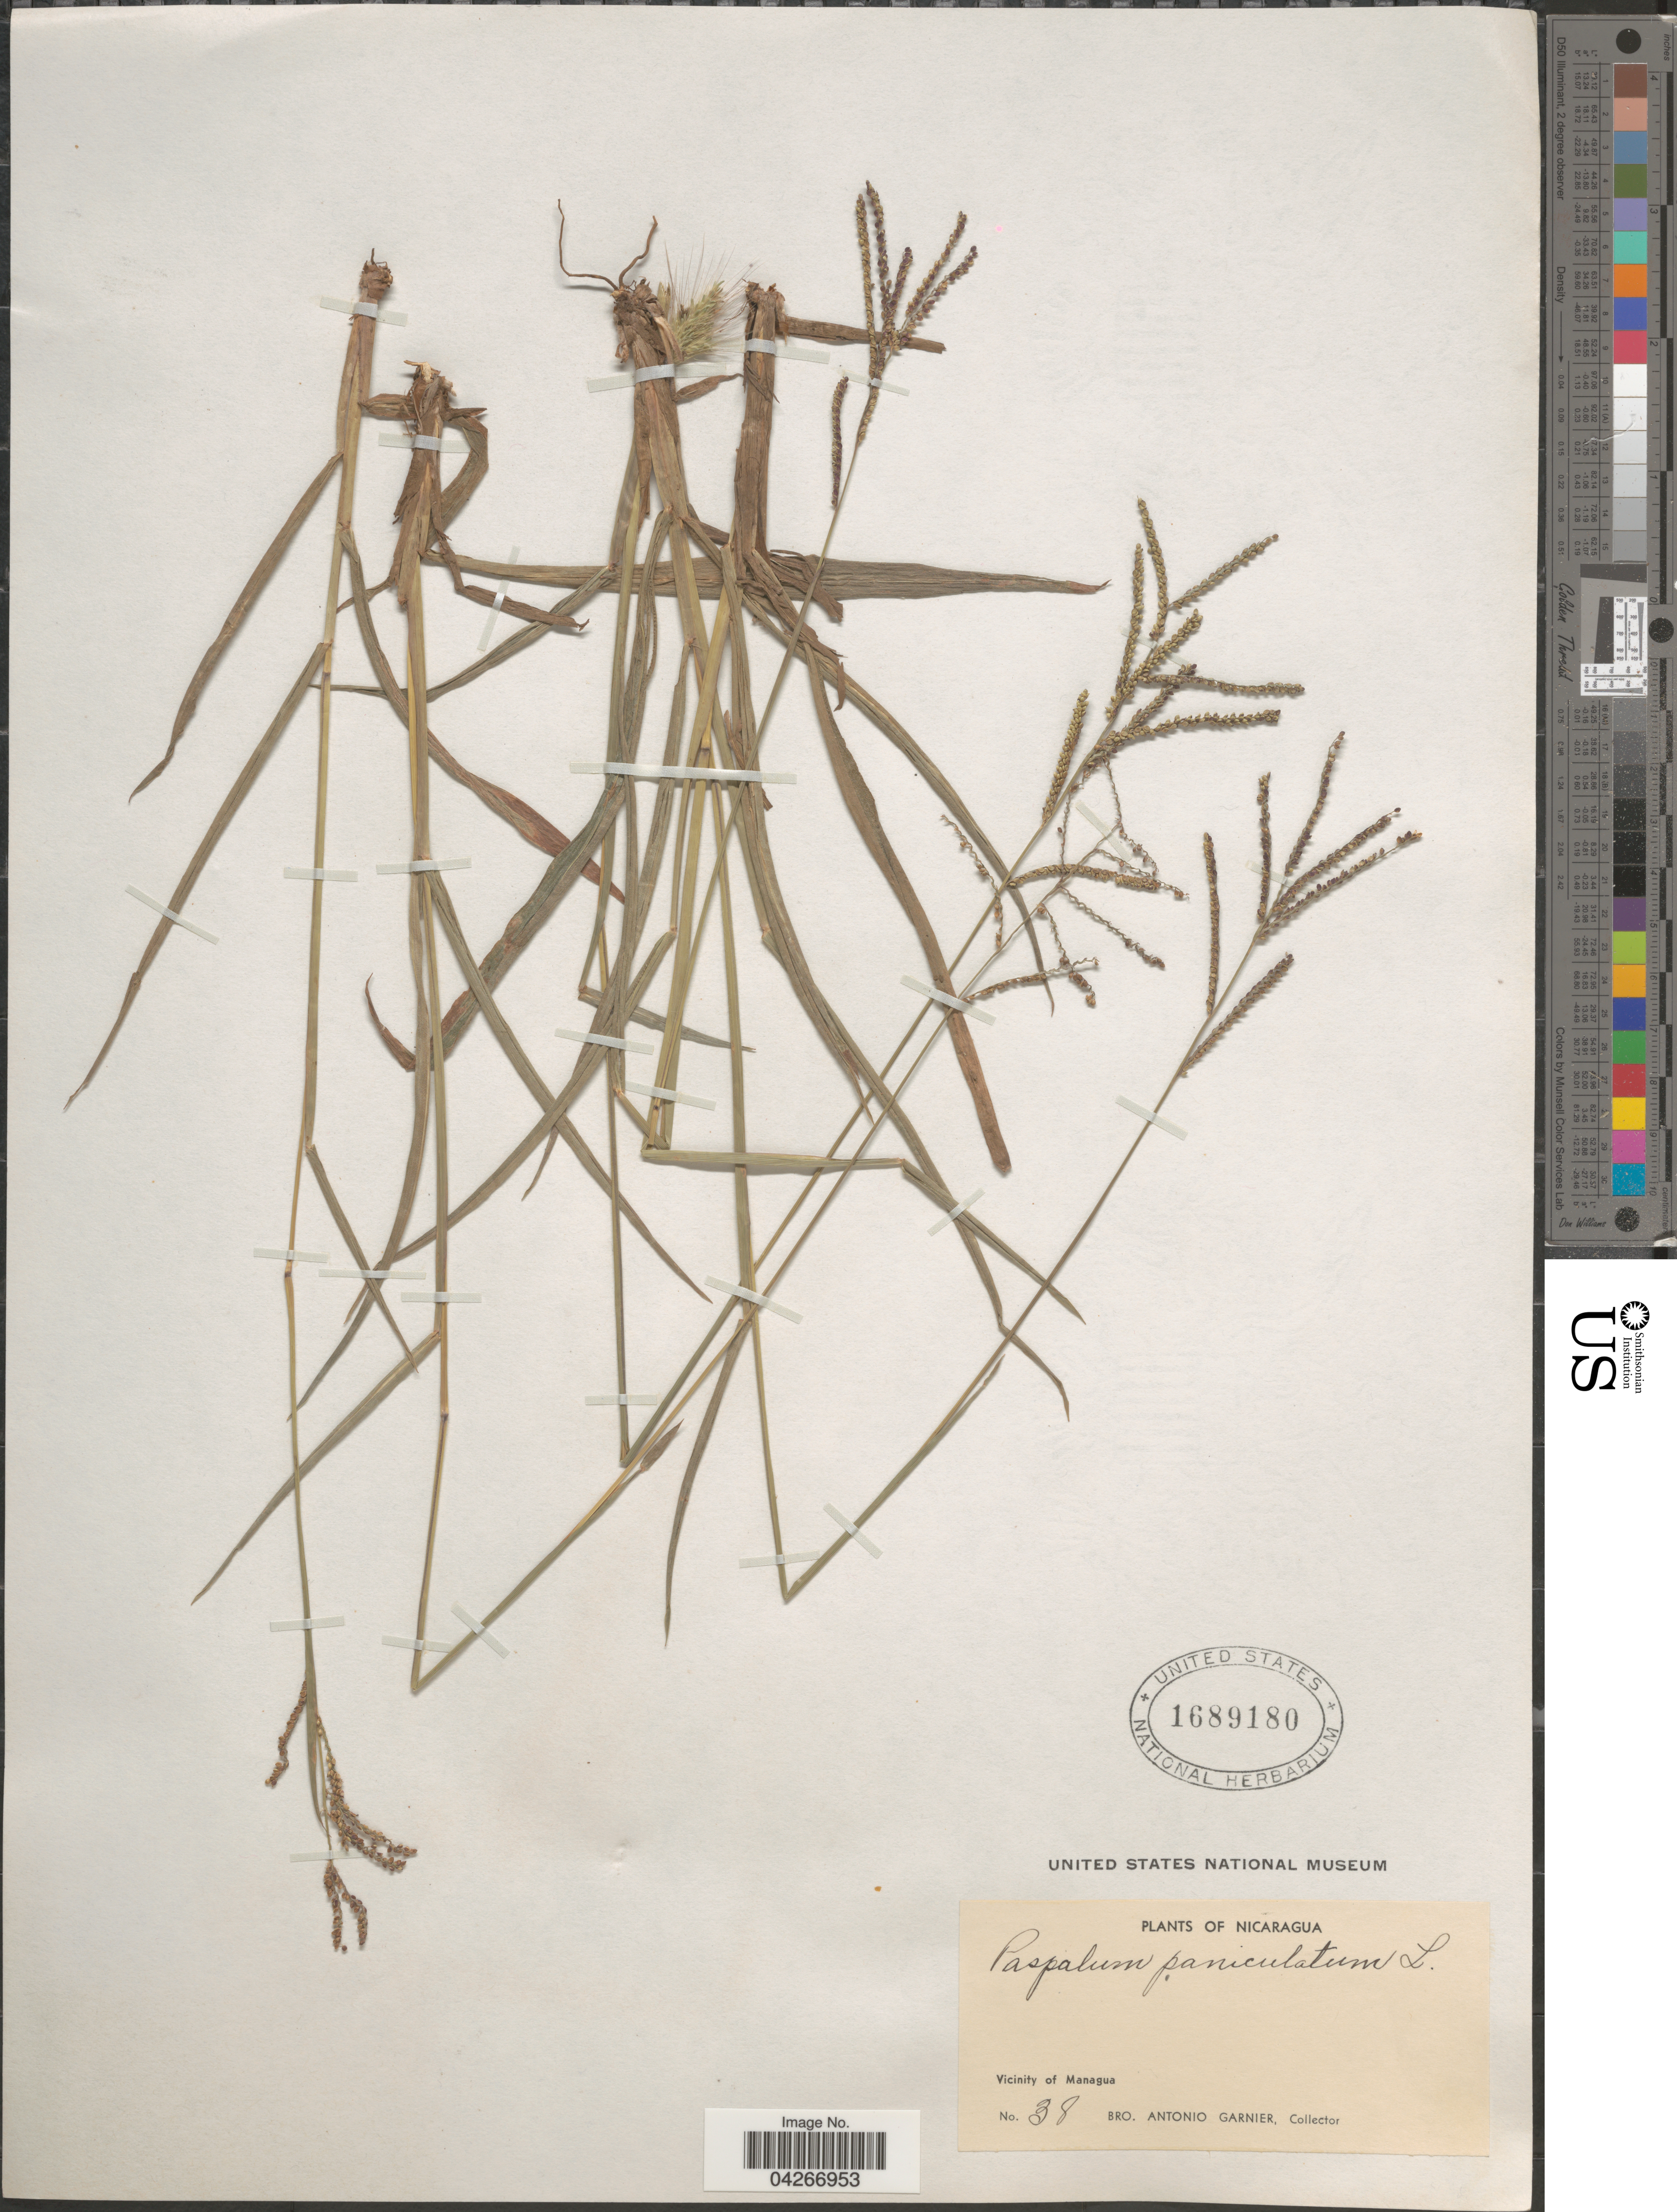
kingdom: Plantae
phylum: Tracheophyta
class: Liliopsida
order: Poales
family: Poaceae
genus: Paspalum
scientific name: Paspalum paniculatum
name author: L.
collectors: Bro. A. Garnier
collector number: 38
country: Nicaragua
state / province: Managua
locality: Vicinity of Managua.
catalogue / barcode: US 1689180